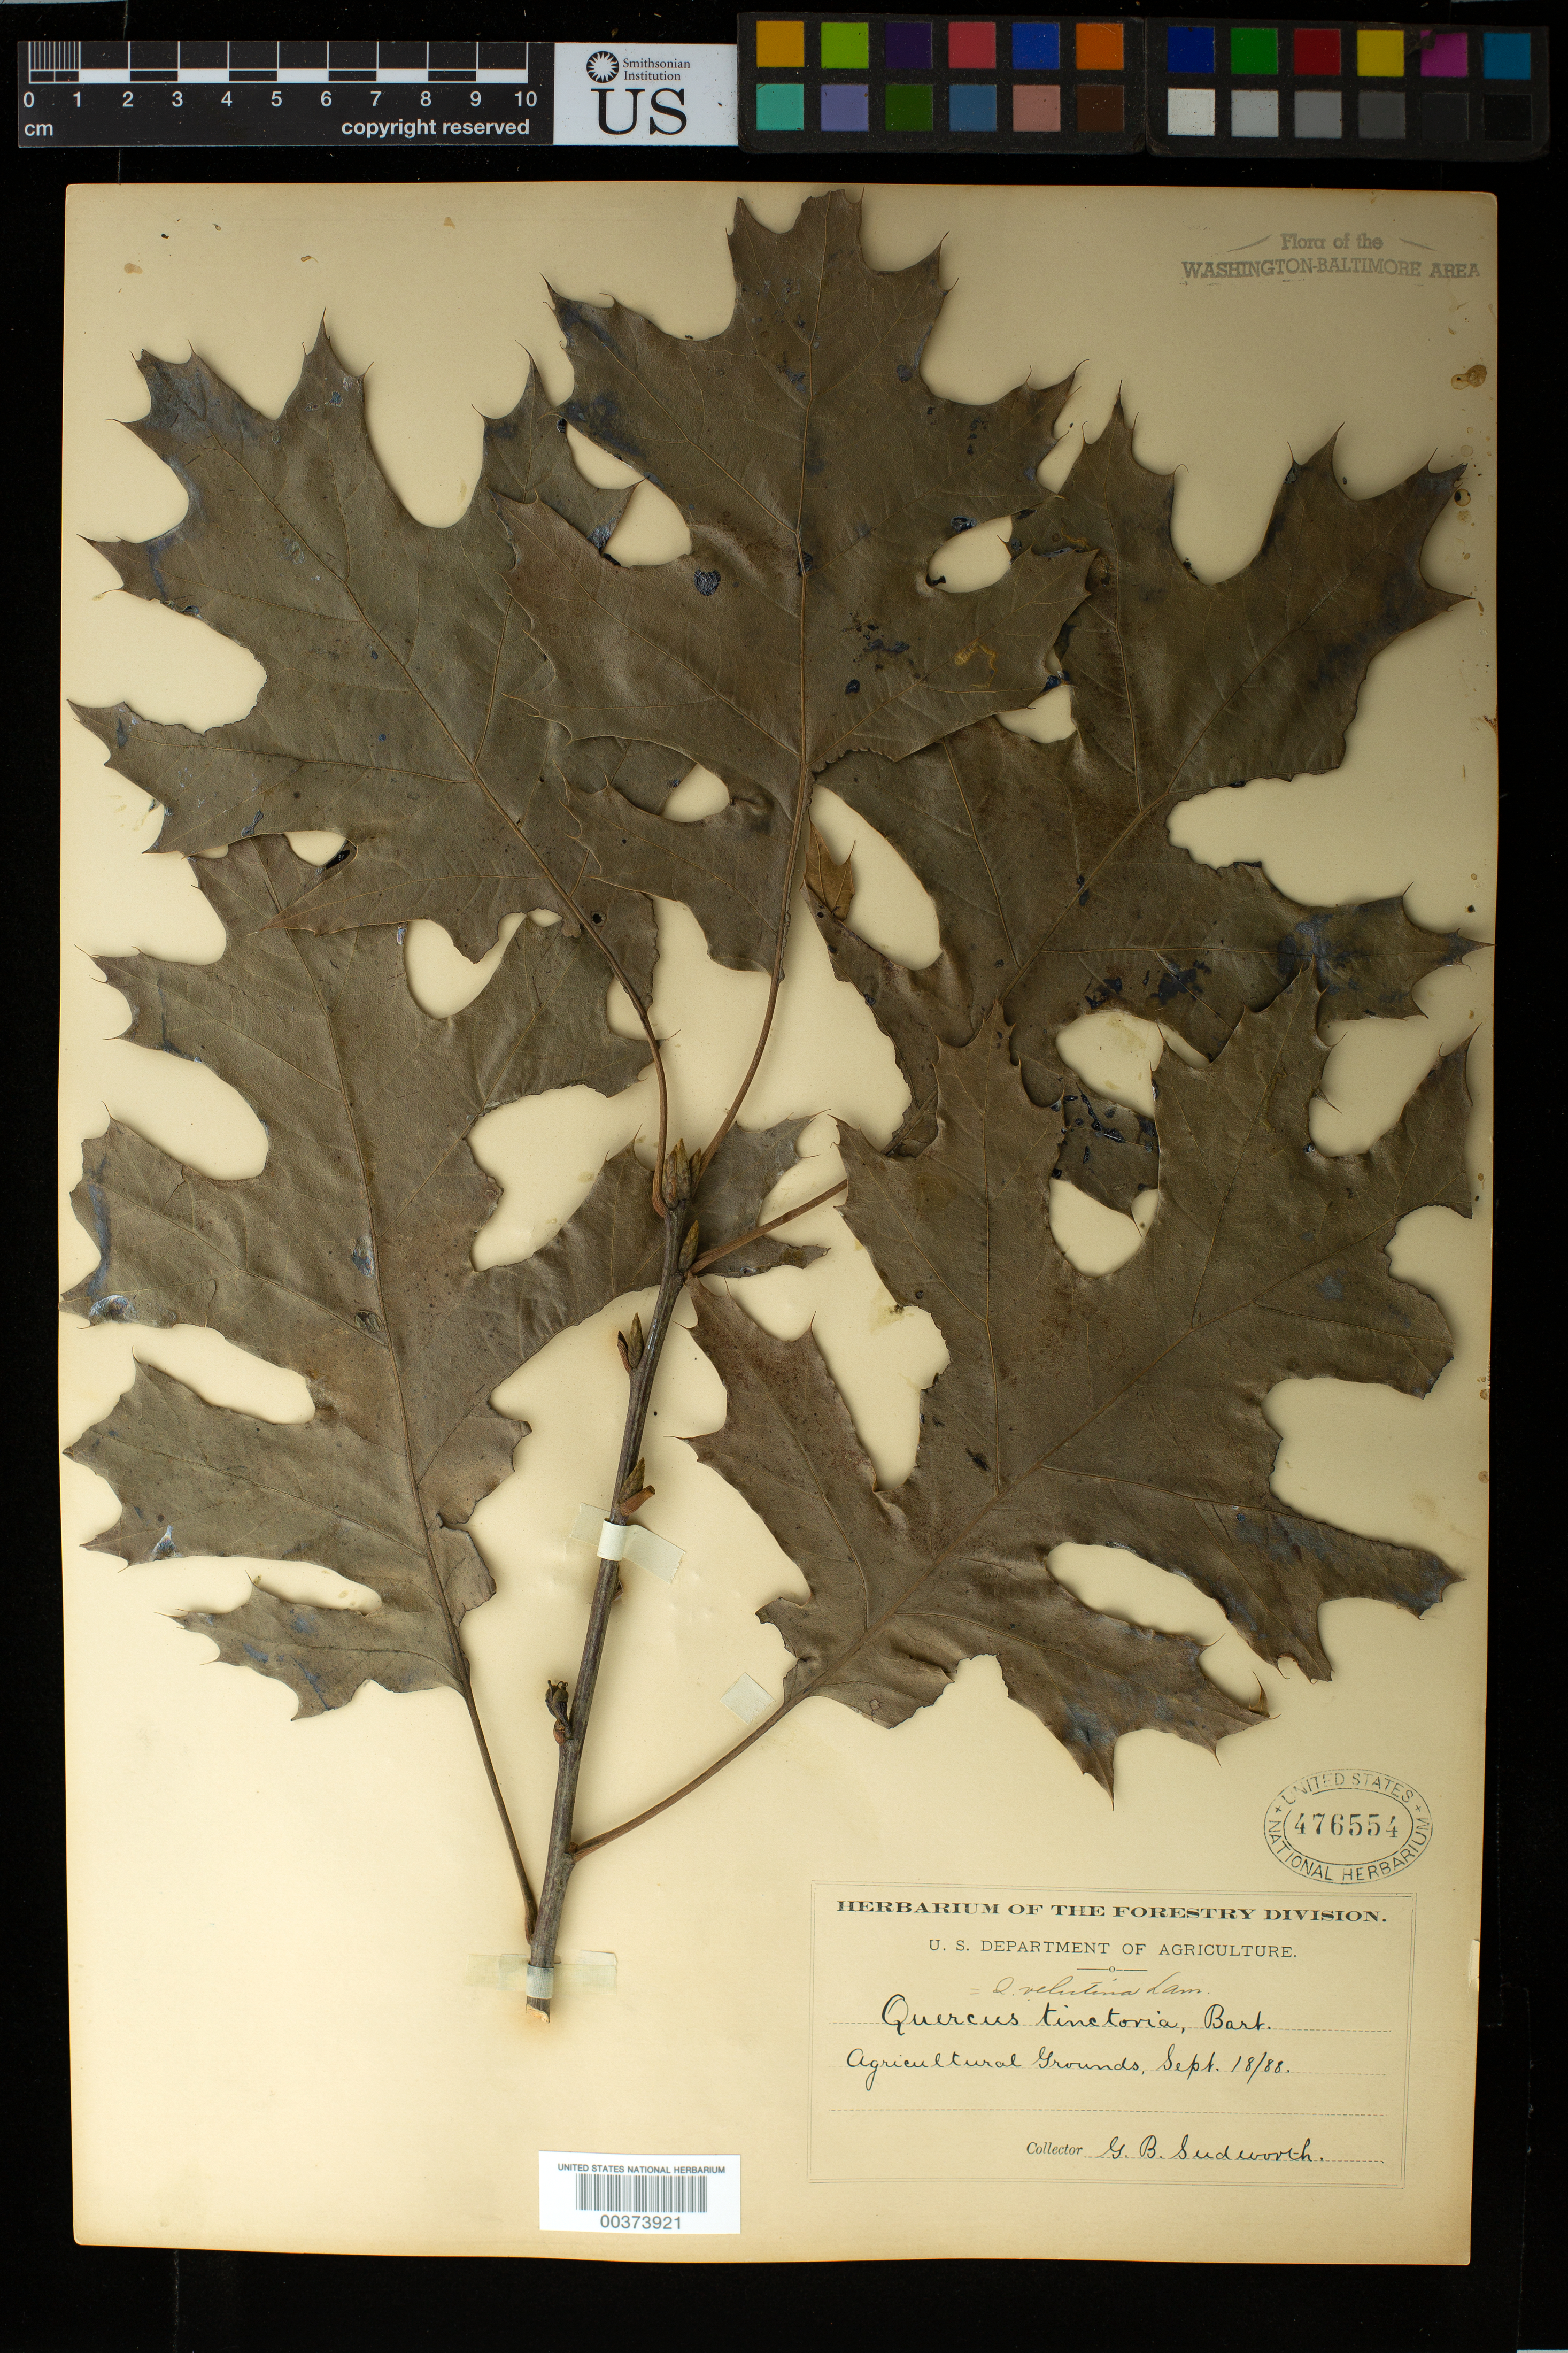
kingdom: Plantae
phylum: Tracheophyta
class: Magnoliopsida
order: Fagales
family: Fagaceae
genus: Quercus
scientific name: Quercus velutina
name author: Lam.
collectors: G. B. Sudworth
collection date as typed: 18 Sep 1888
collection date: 1888-09-18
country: United States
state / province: District of Columbia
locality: Agricultural grounds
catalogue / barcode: US 476554